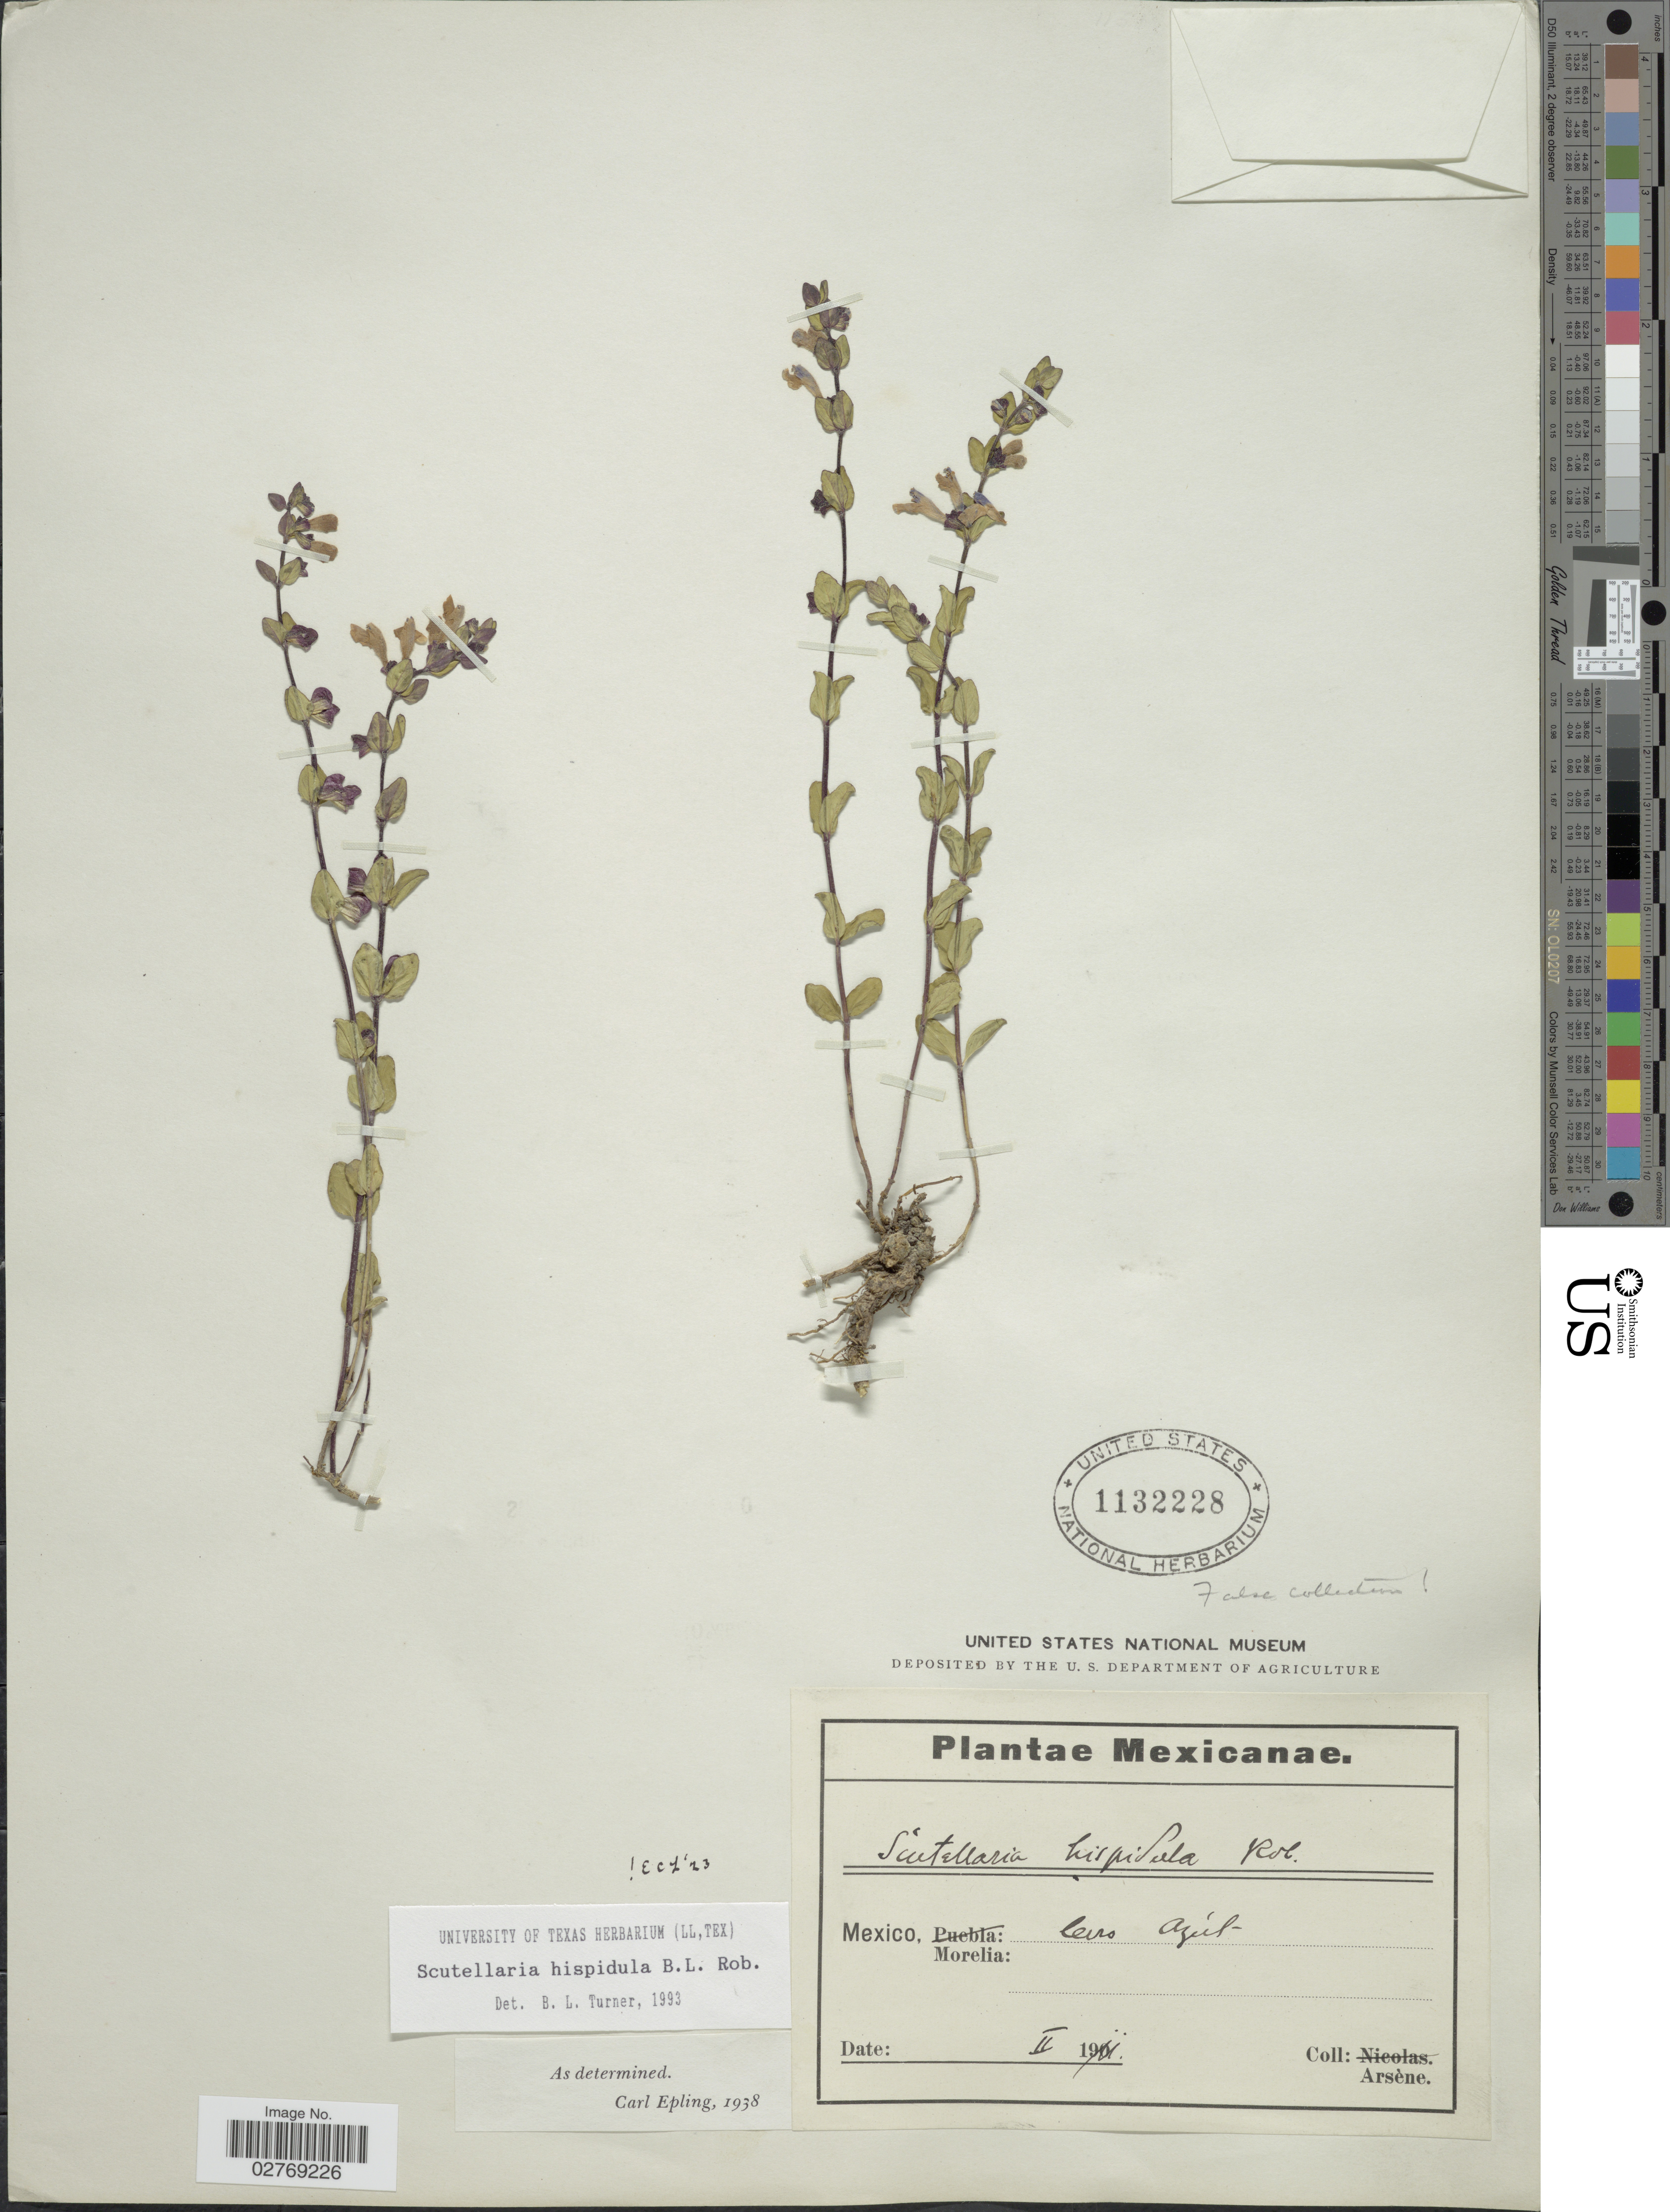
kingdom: Plantae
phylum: Tracheophyta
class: Magnoliopsida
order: Lamiales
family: Lamiaceae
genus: Scutellaria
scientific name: Scutellaria hispidula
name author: B.L. Rob.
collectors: -- Arsène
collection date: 1911-02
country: Mexico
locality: Morelia. Cerro Azúl.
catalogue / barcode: US 1132228